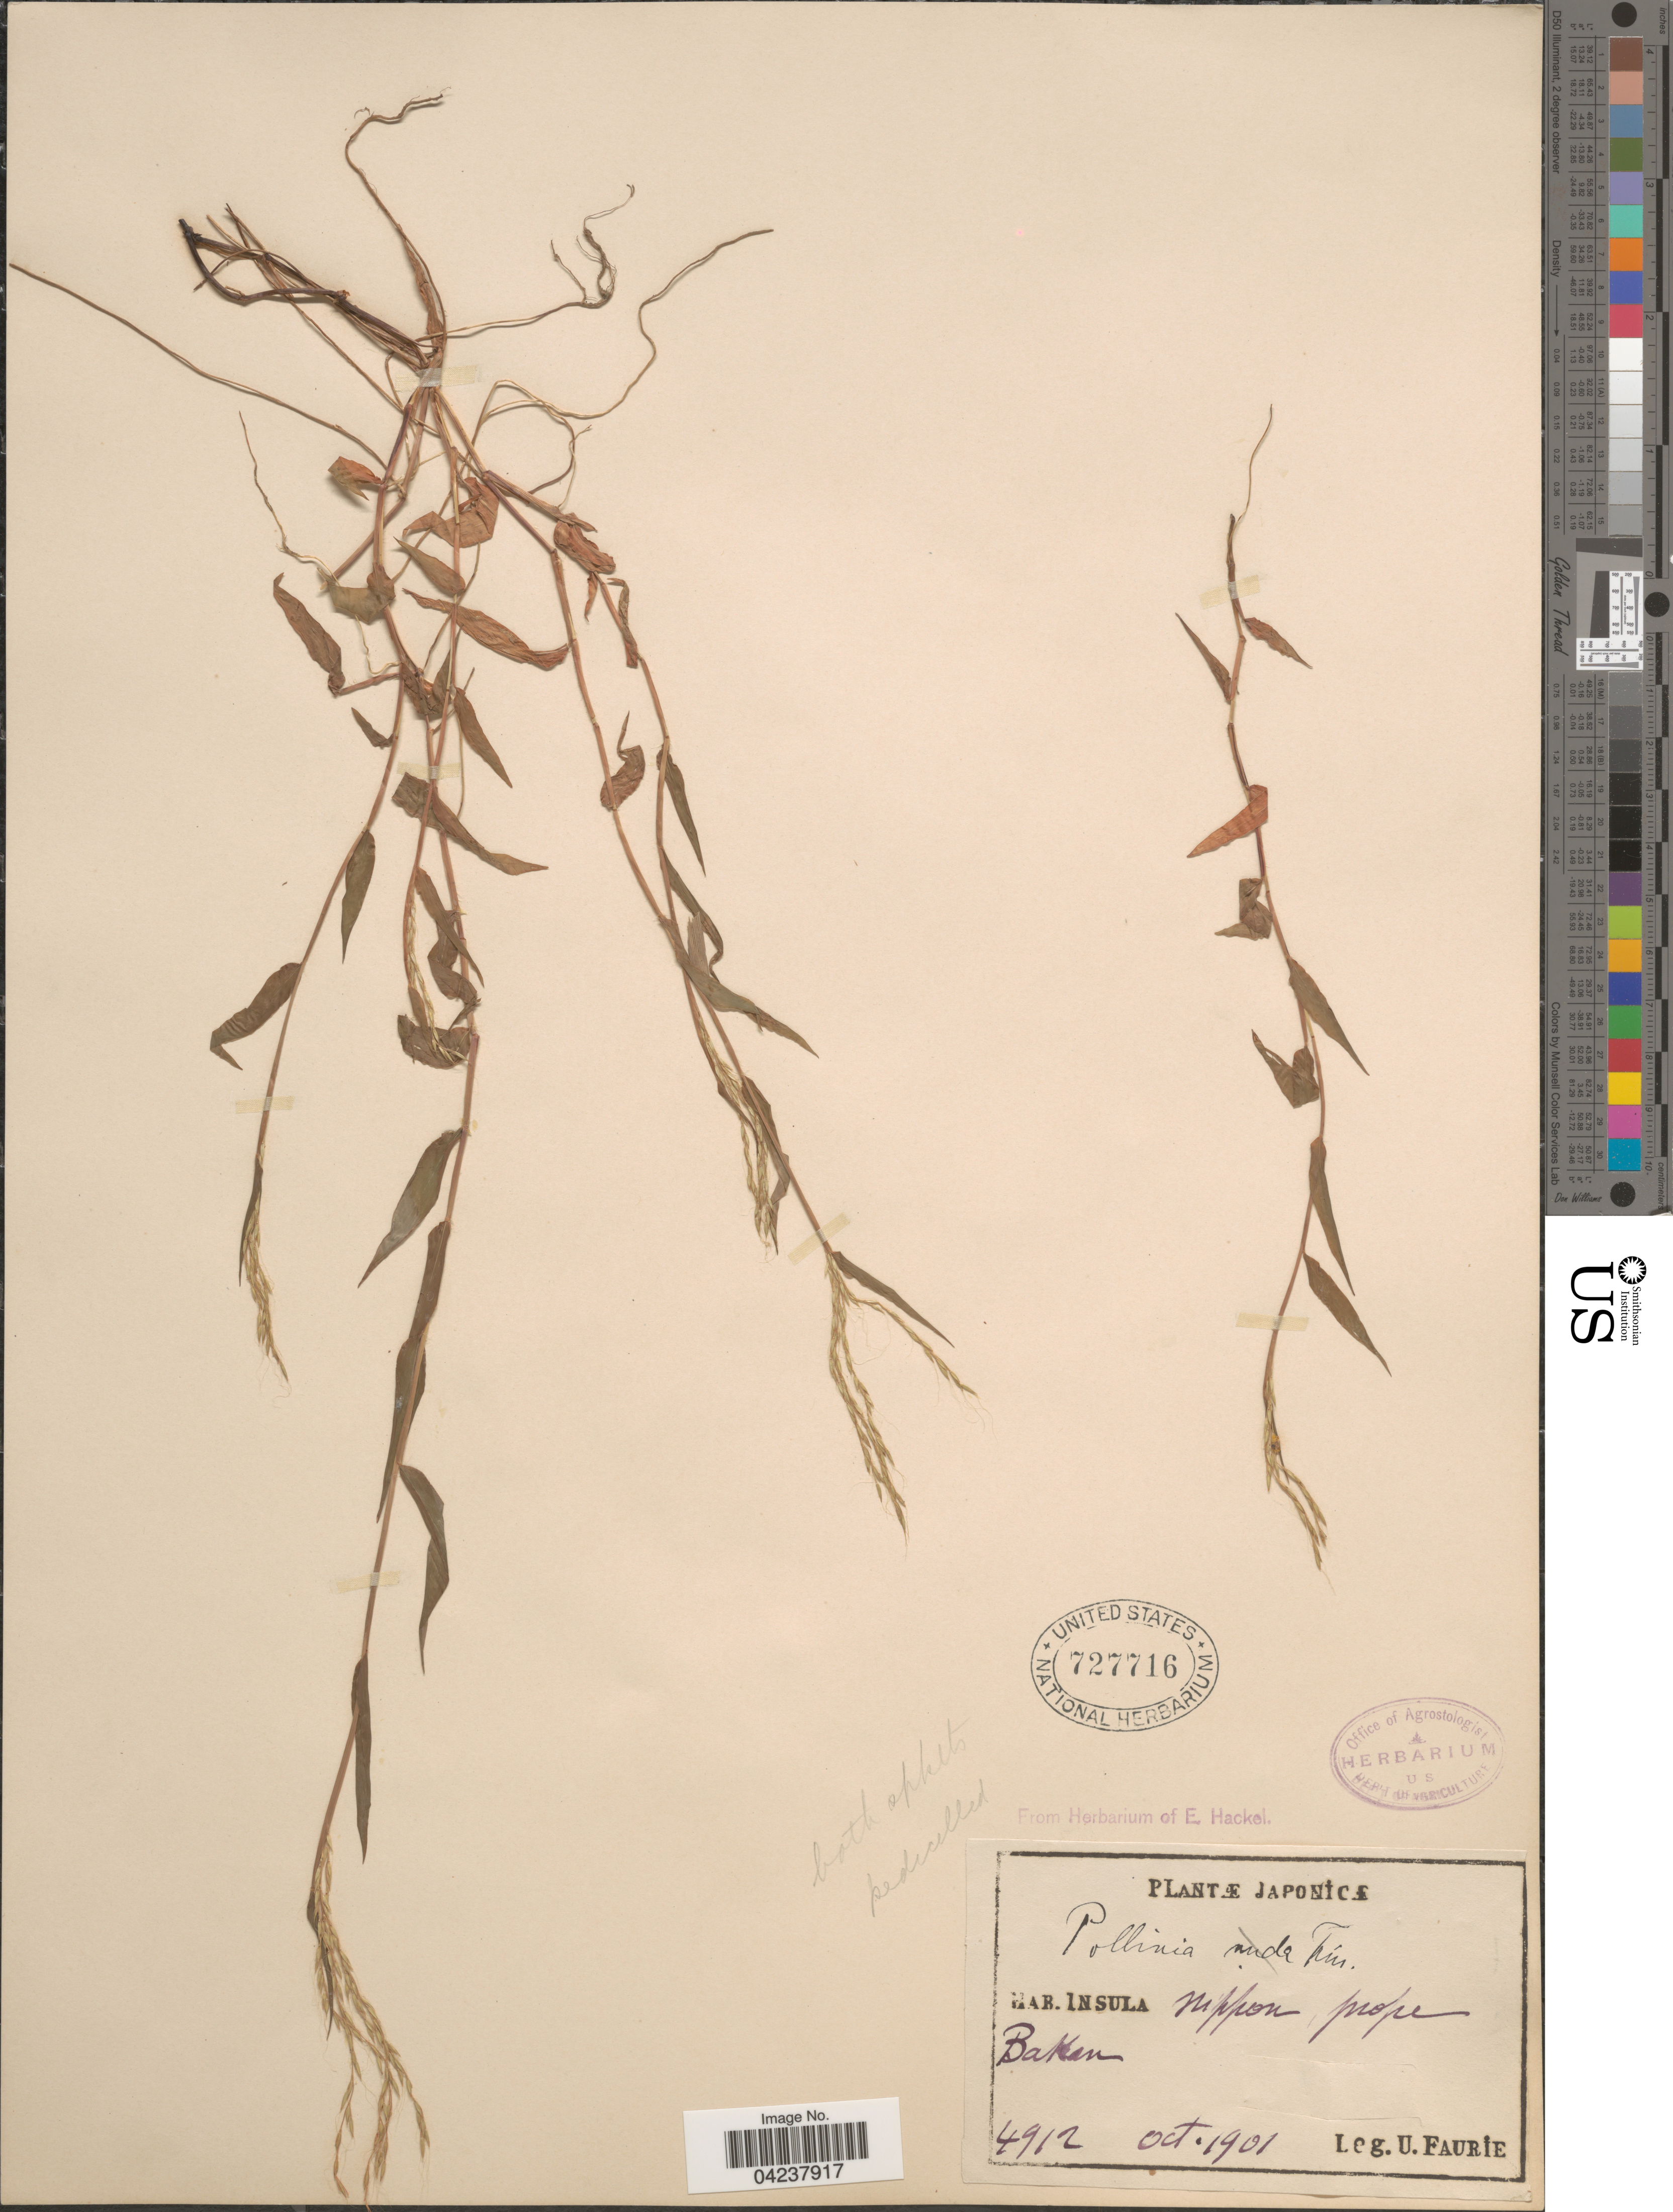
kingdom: Plantae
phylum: Tracheophyta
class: Liliopsida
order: Poales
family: Poaceae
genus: Microstegium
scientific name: Microstegium japonicum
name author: (Miq.) Koidz.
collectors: U. Faurie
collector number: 4912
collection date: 1901-10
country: Japan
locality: Insula Nippon prope Baken [interpreted].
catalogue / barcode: US 727716